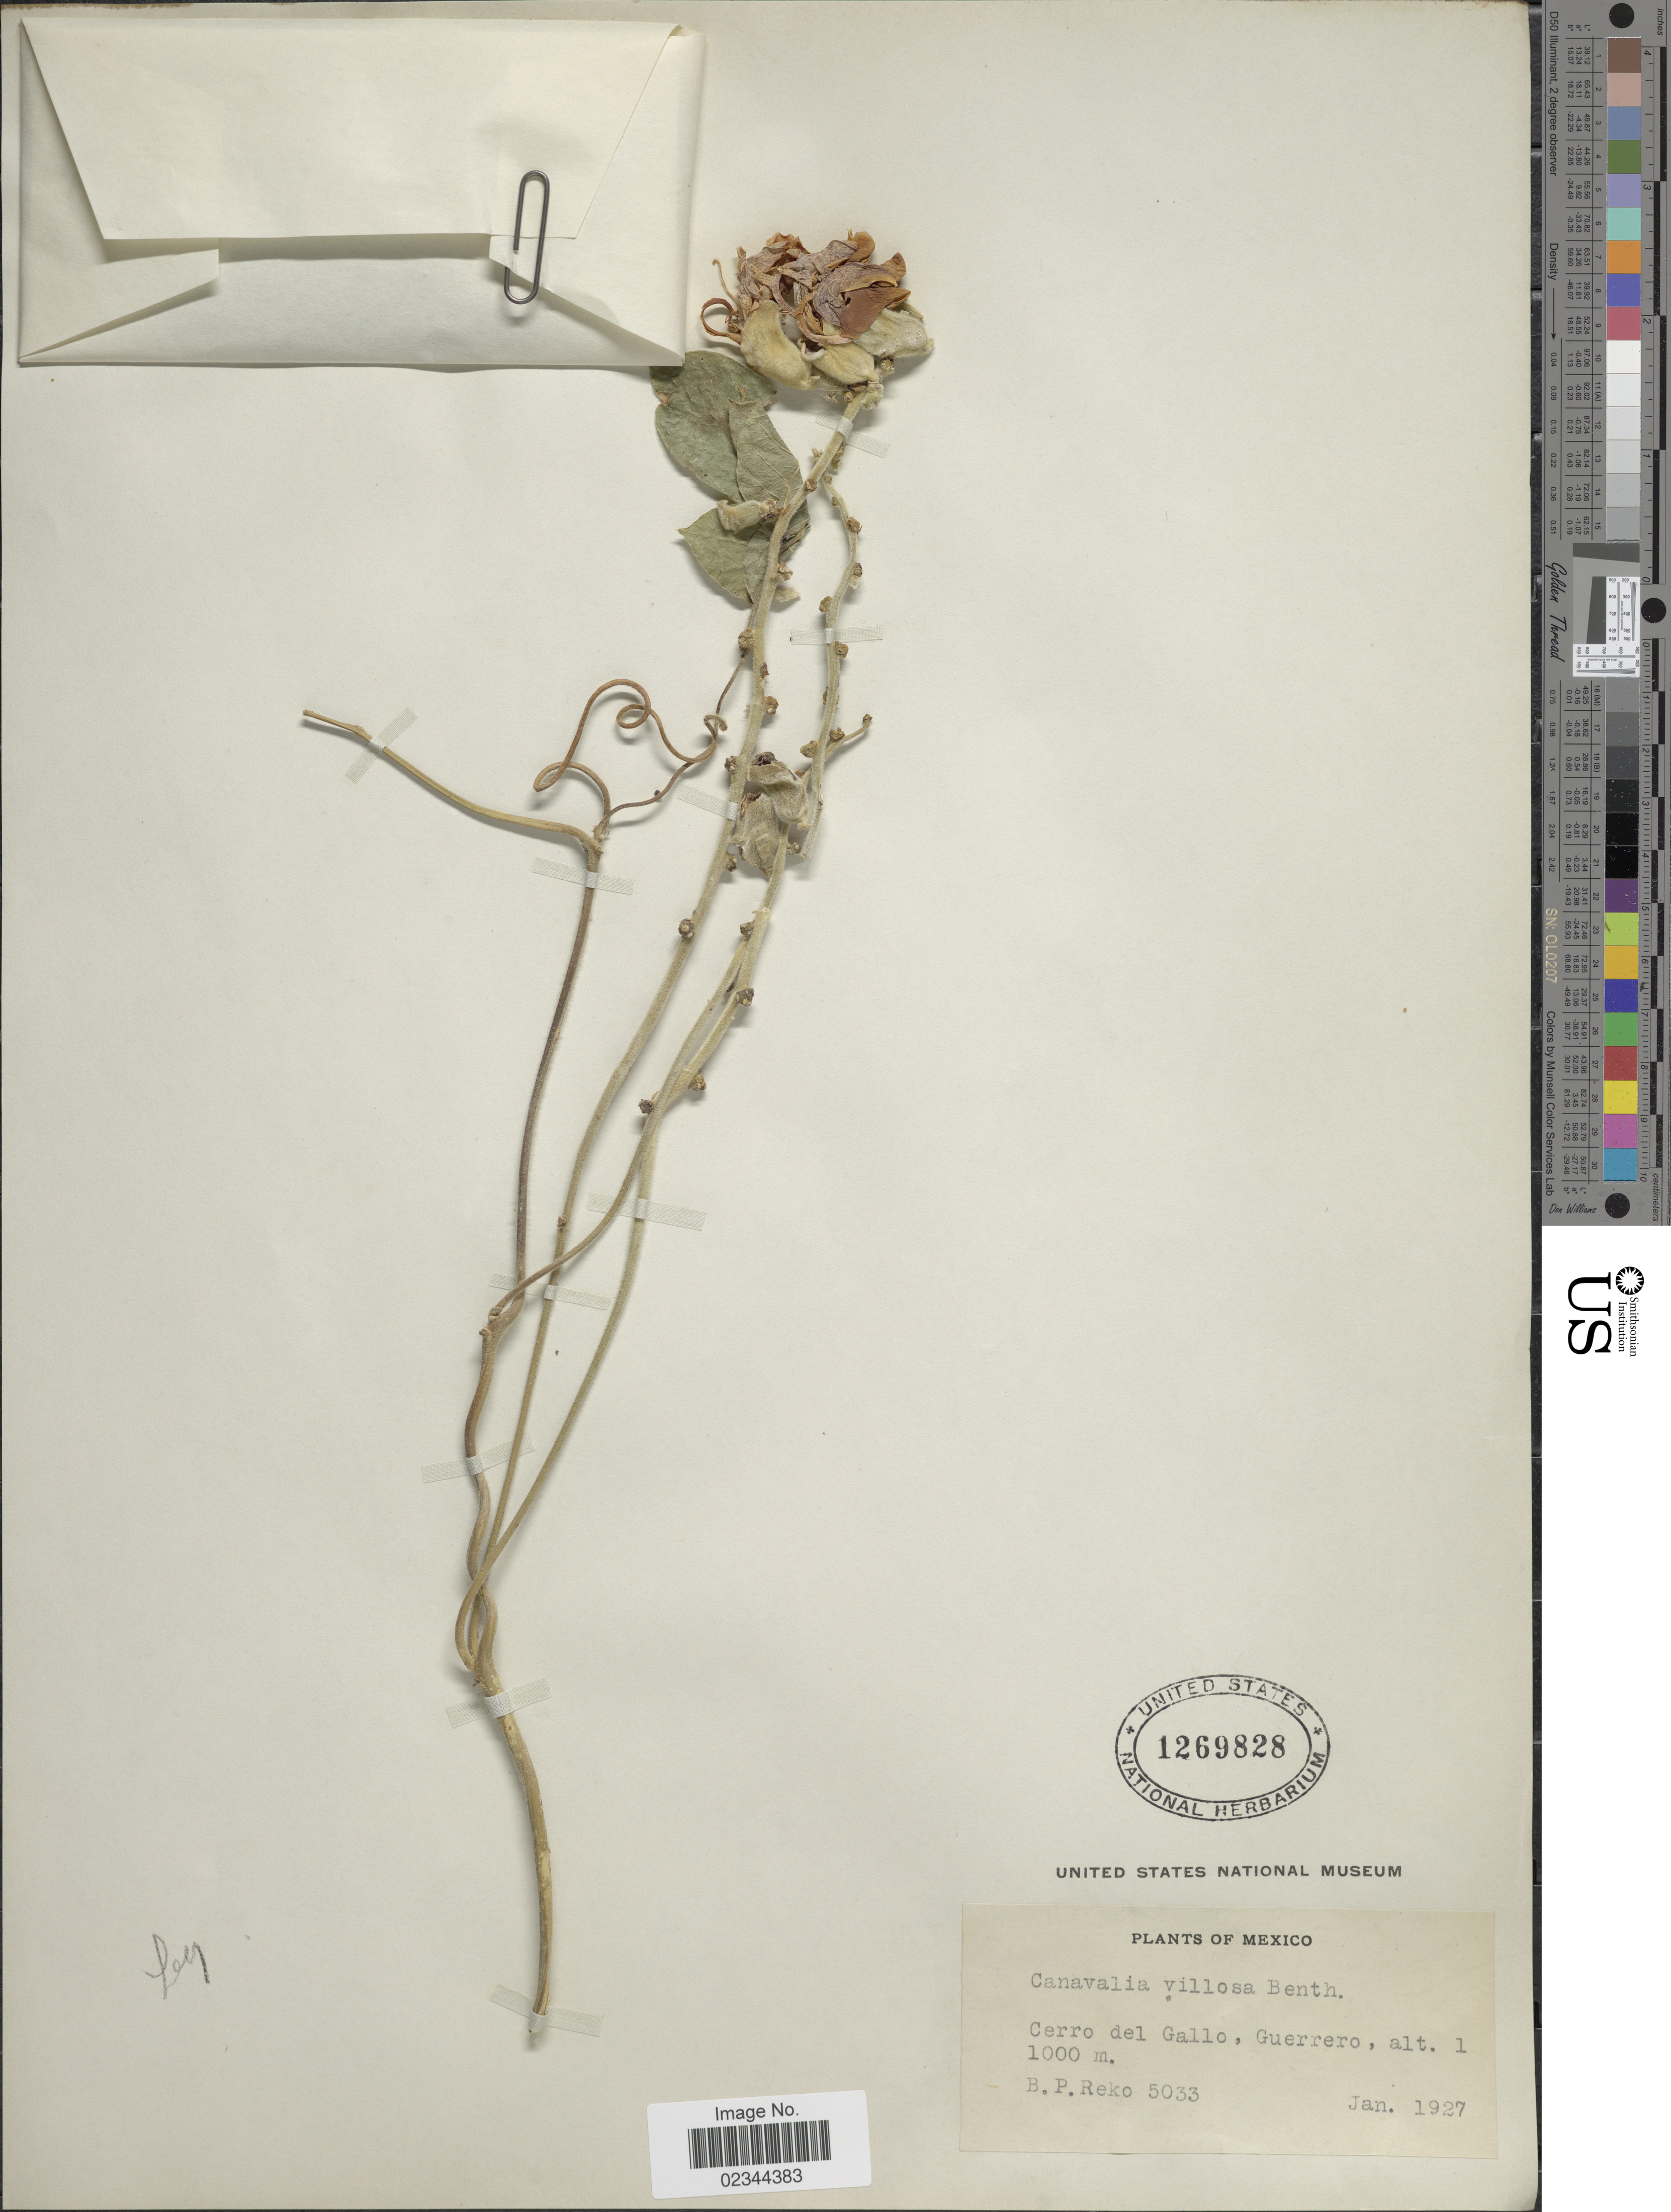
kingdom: Plantae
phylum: Tracheophyta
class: Magnoliopsida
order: Fabales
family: Fabaceae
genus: Canavalia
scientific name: Canavalia villosa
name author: Benth.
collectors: B. P. Reko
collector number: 5033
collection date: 1927-01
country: Mexico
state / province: Guerrero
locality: Cerro del Gallo.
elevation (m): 11000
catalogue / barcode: US 1269828